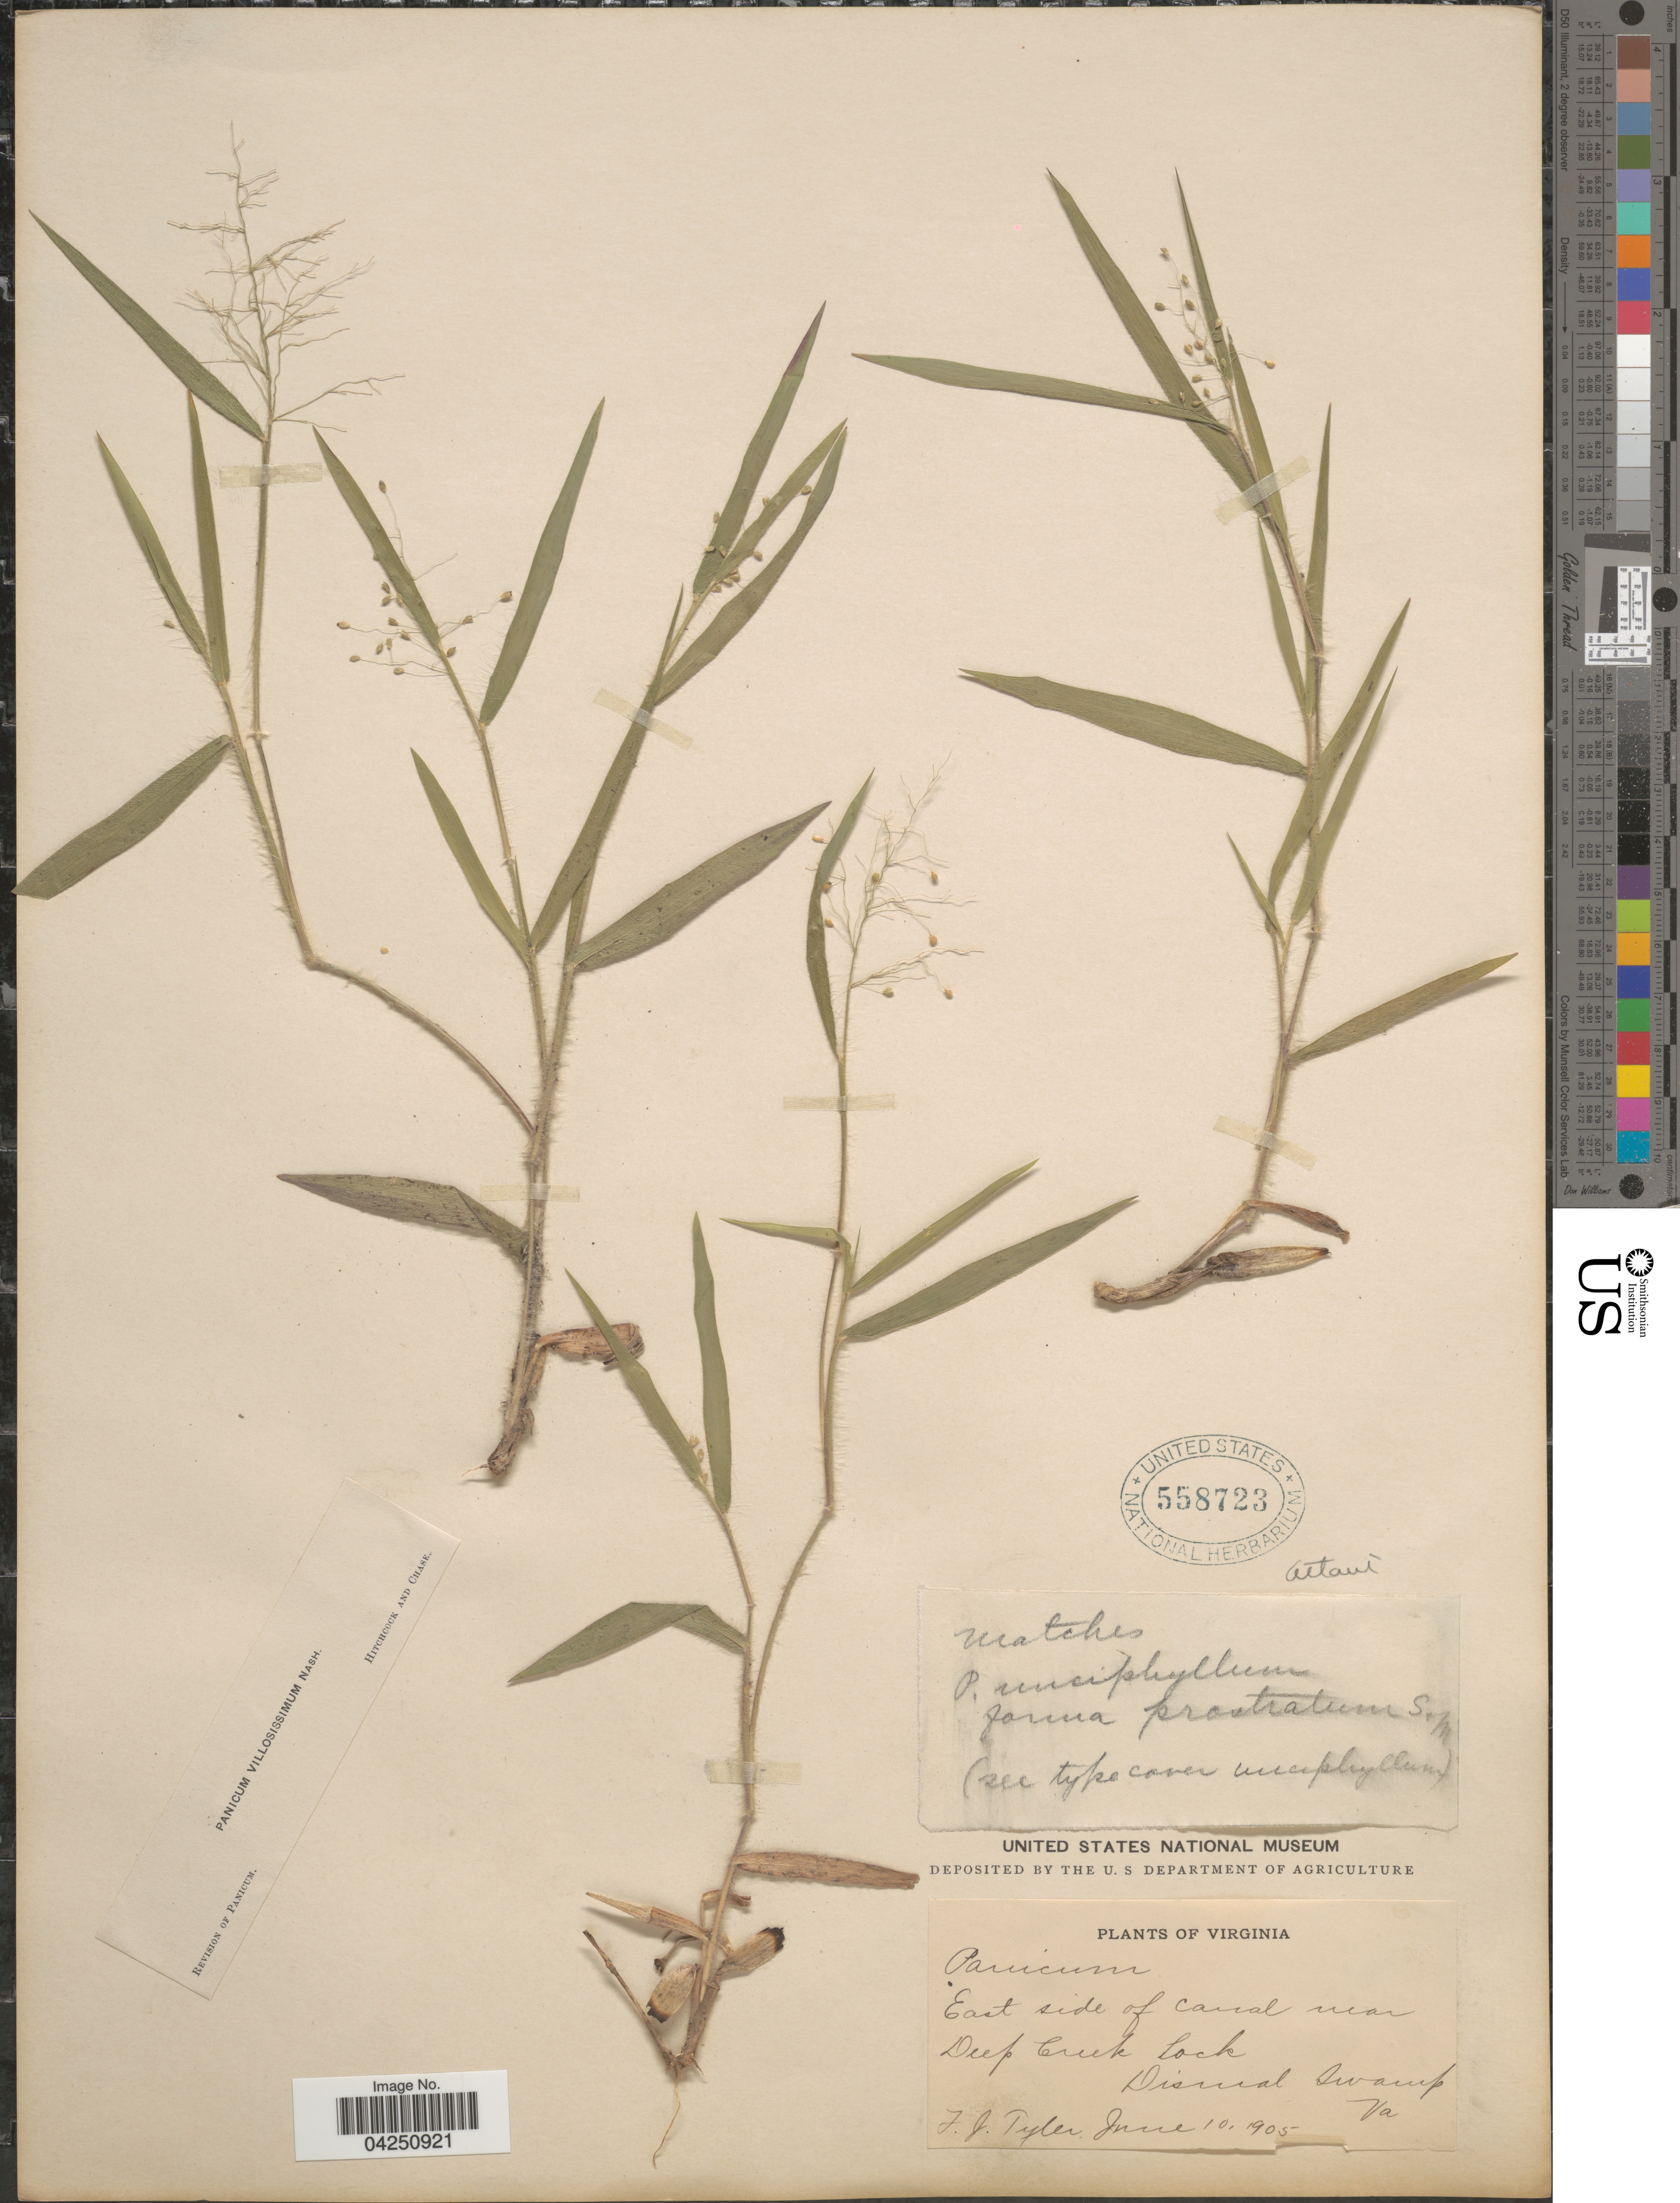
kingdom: Plantae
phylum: Tracheophyta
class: Liliopsida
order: Poales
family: Poaceae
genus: Dichanthelium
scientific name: Dichanthelium acuminatum var. acuminatum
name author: (Sw.) Gould & C.A. Clark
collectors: F. Tyler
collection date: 1905-06-10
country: United States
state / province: Virginia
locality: East side of Canal near Deep Creek lock. Dismal Swamp.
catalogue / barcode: US 558723